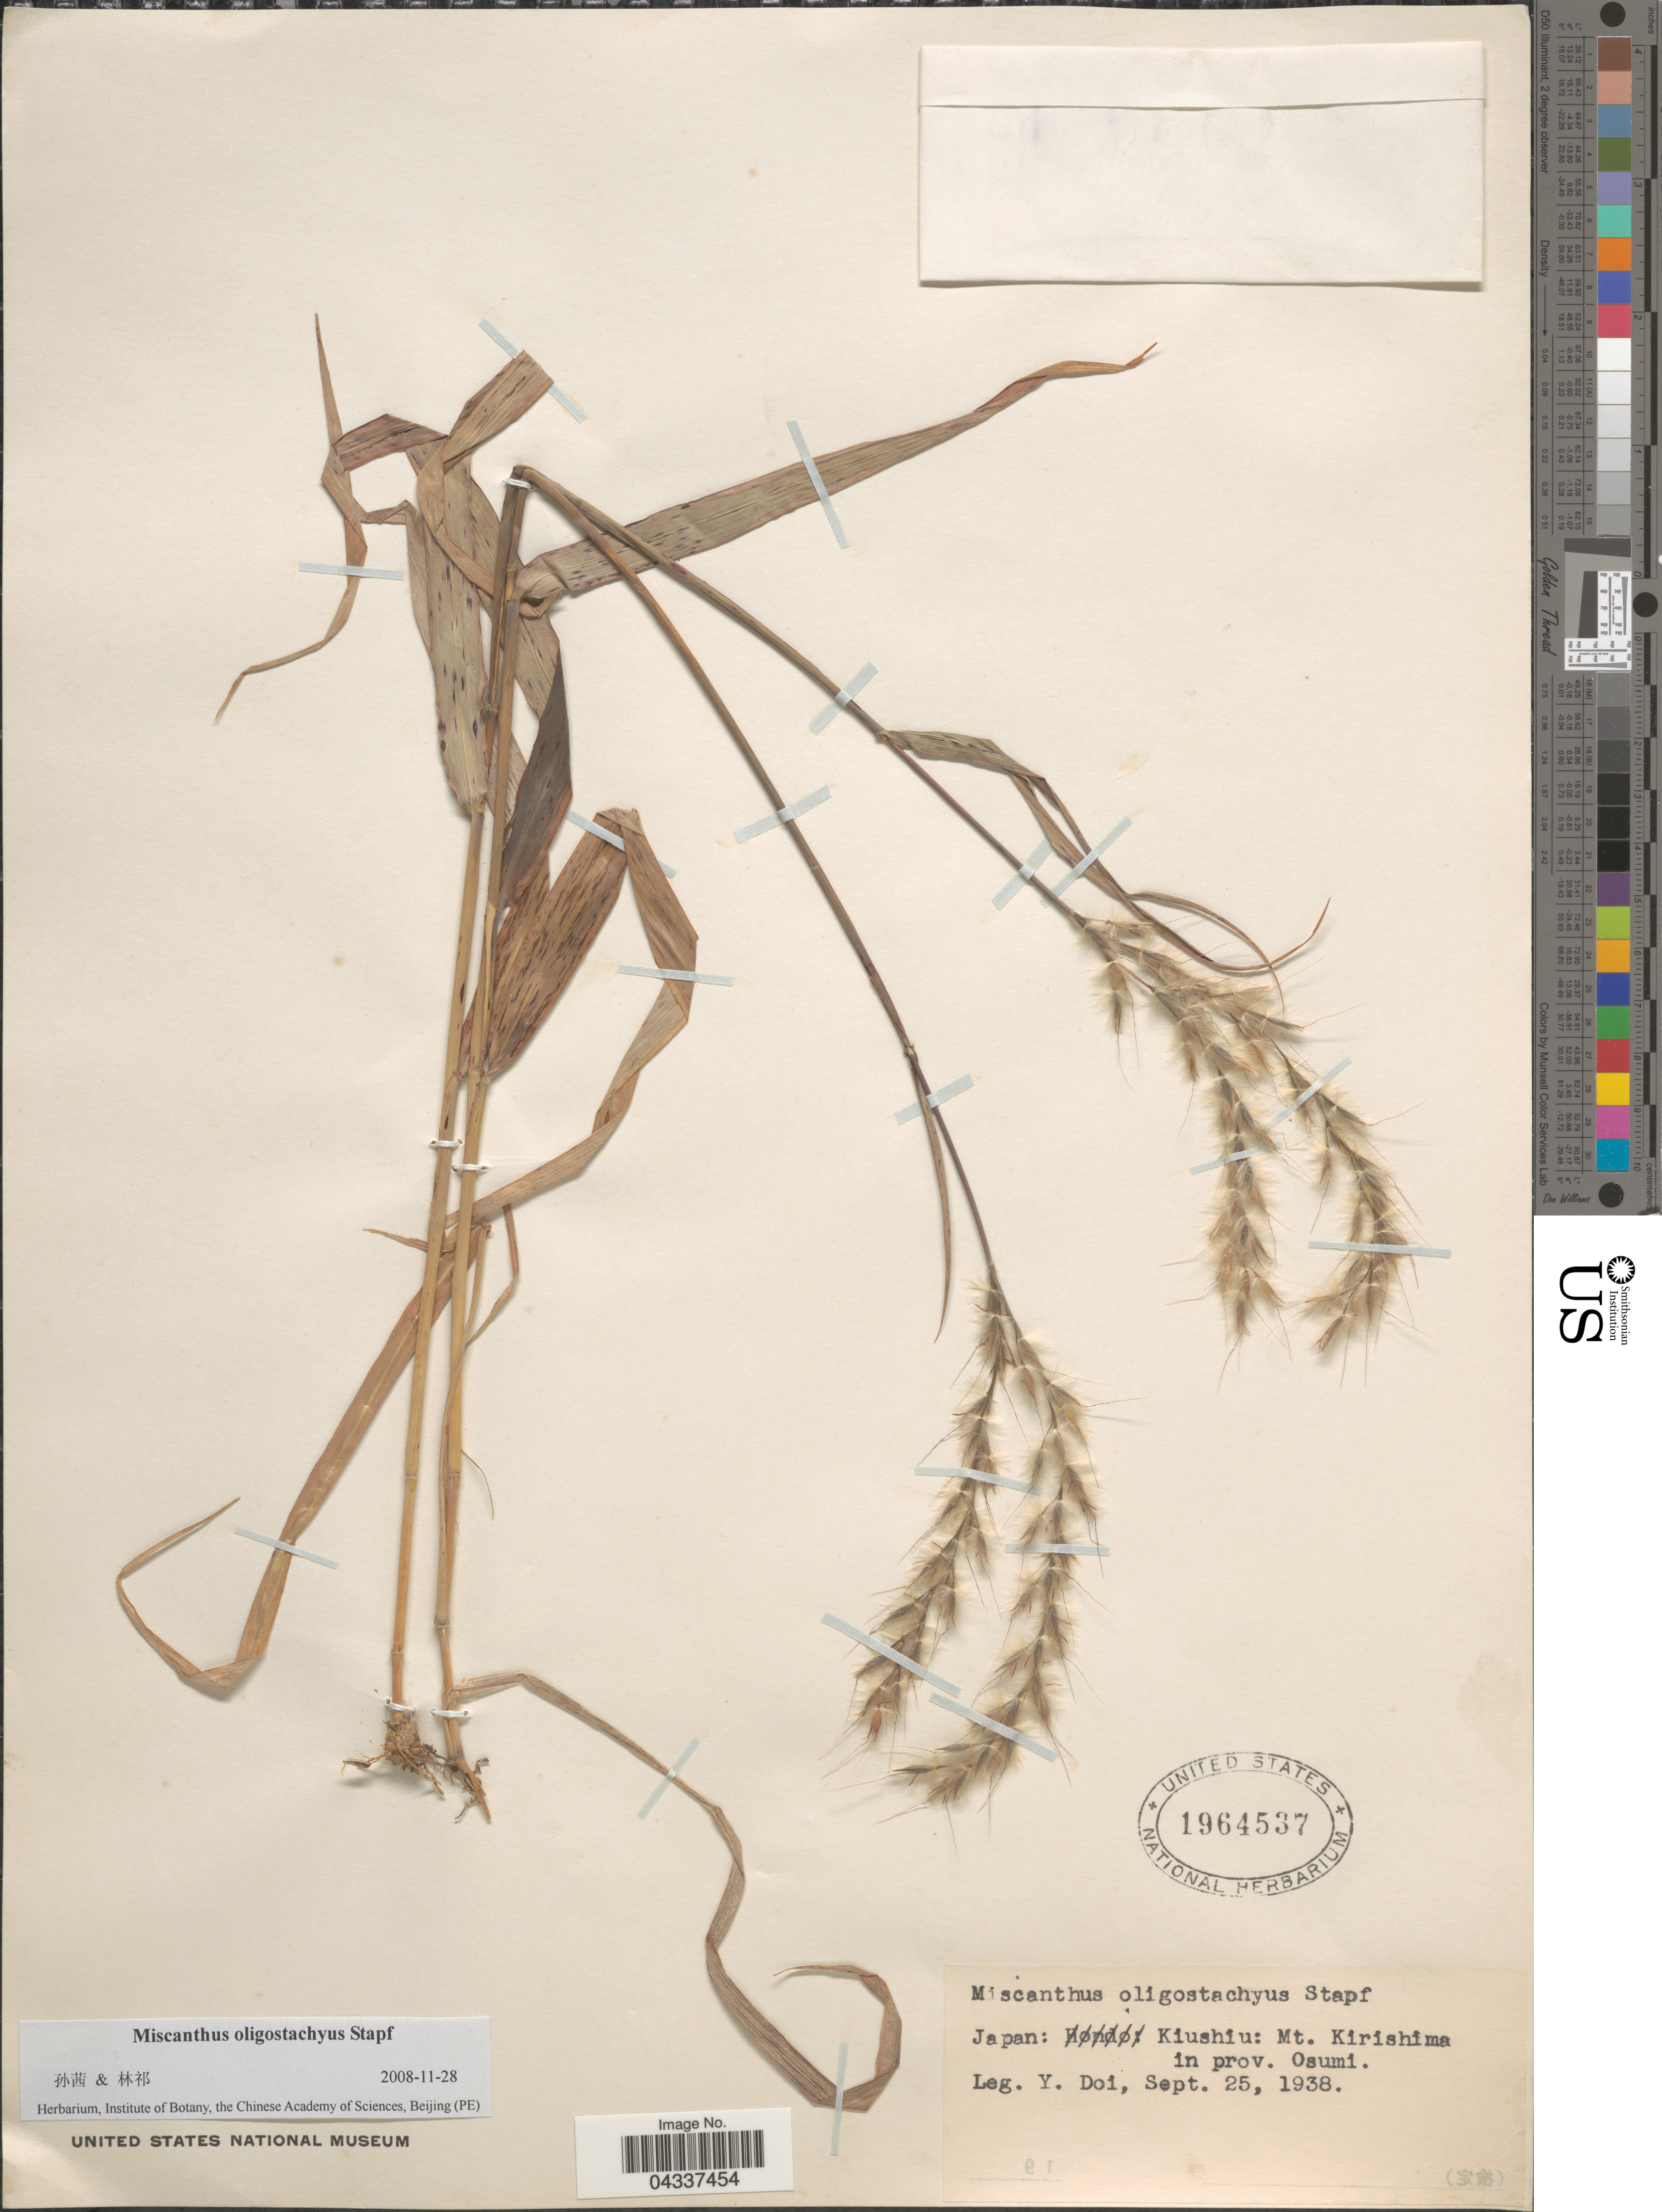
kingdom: Plantae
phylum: Tracheophyta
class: Liliopsida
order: Poales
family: Poaceae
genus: Miscanthus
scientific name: Miscanthus oligostachyus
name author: Stapf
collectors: Y. Doi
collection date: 1938-09-25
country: Japan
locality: Kiushiu: Mt. Kirishima in prov. Osumi.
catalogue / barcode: US 1964537